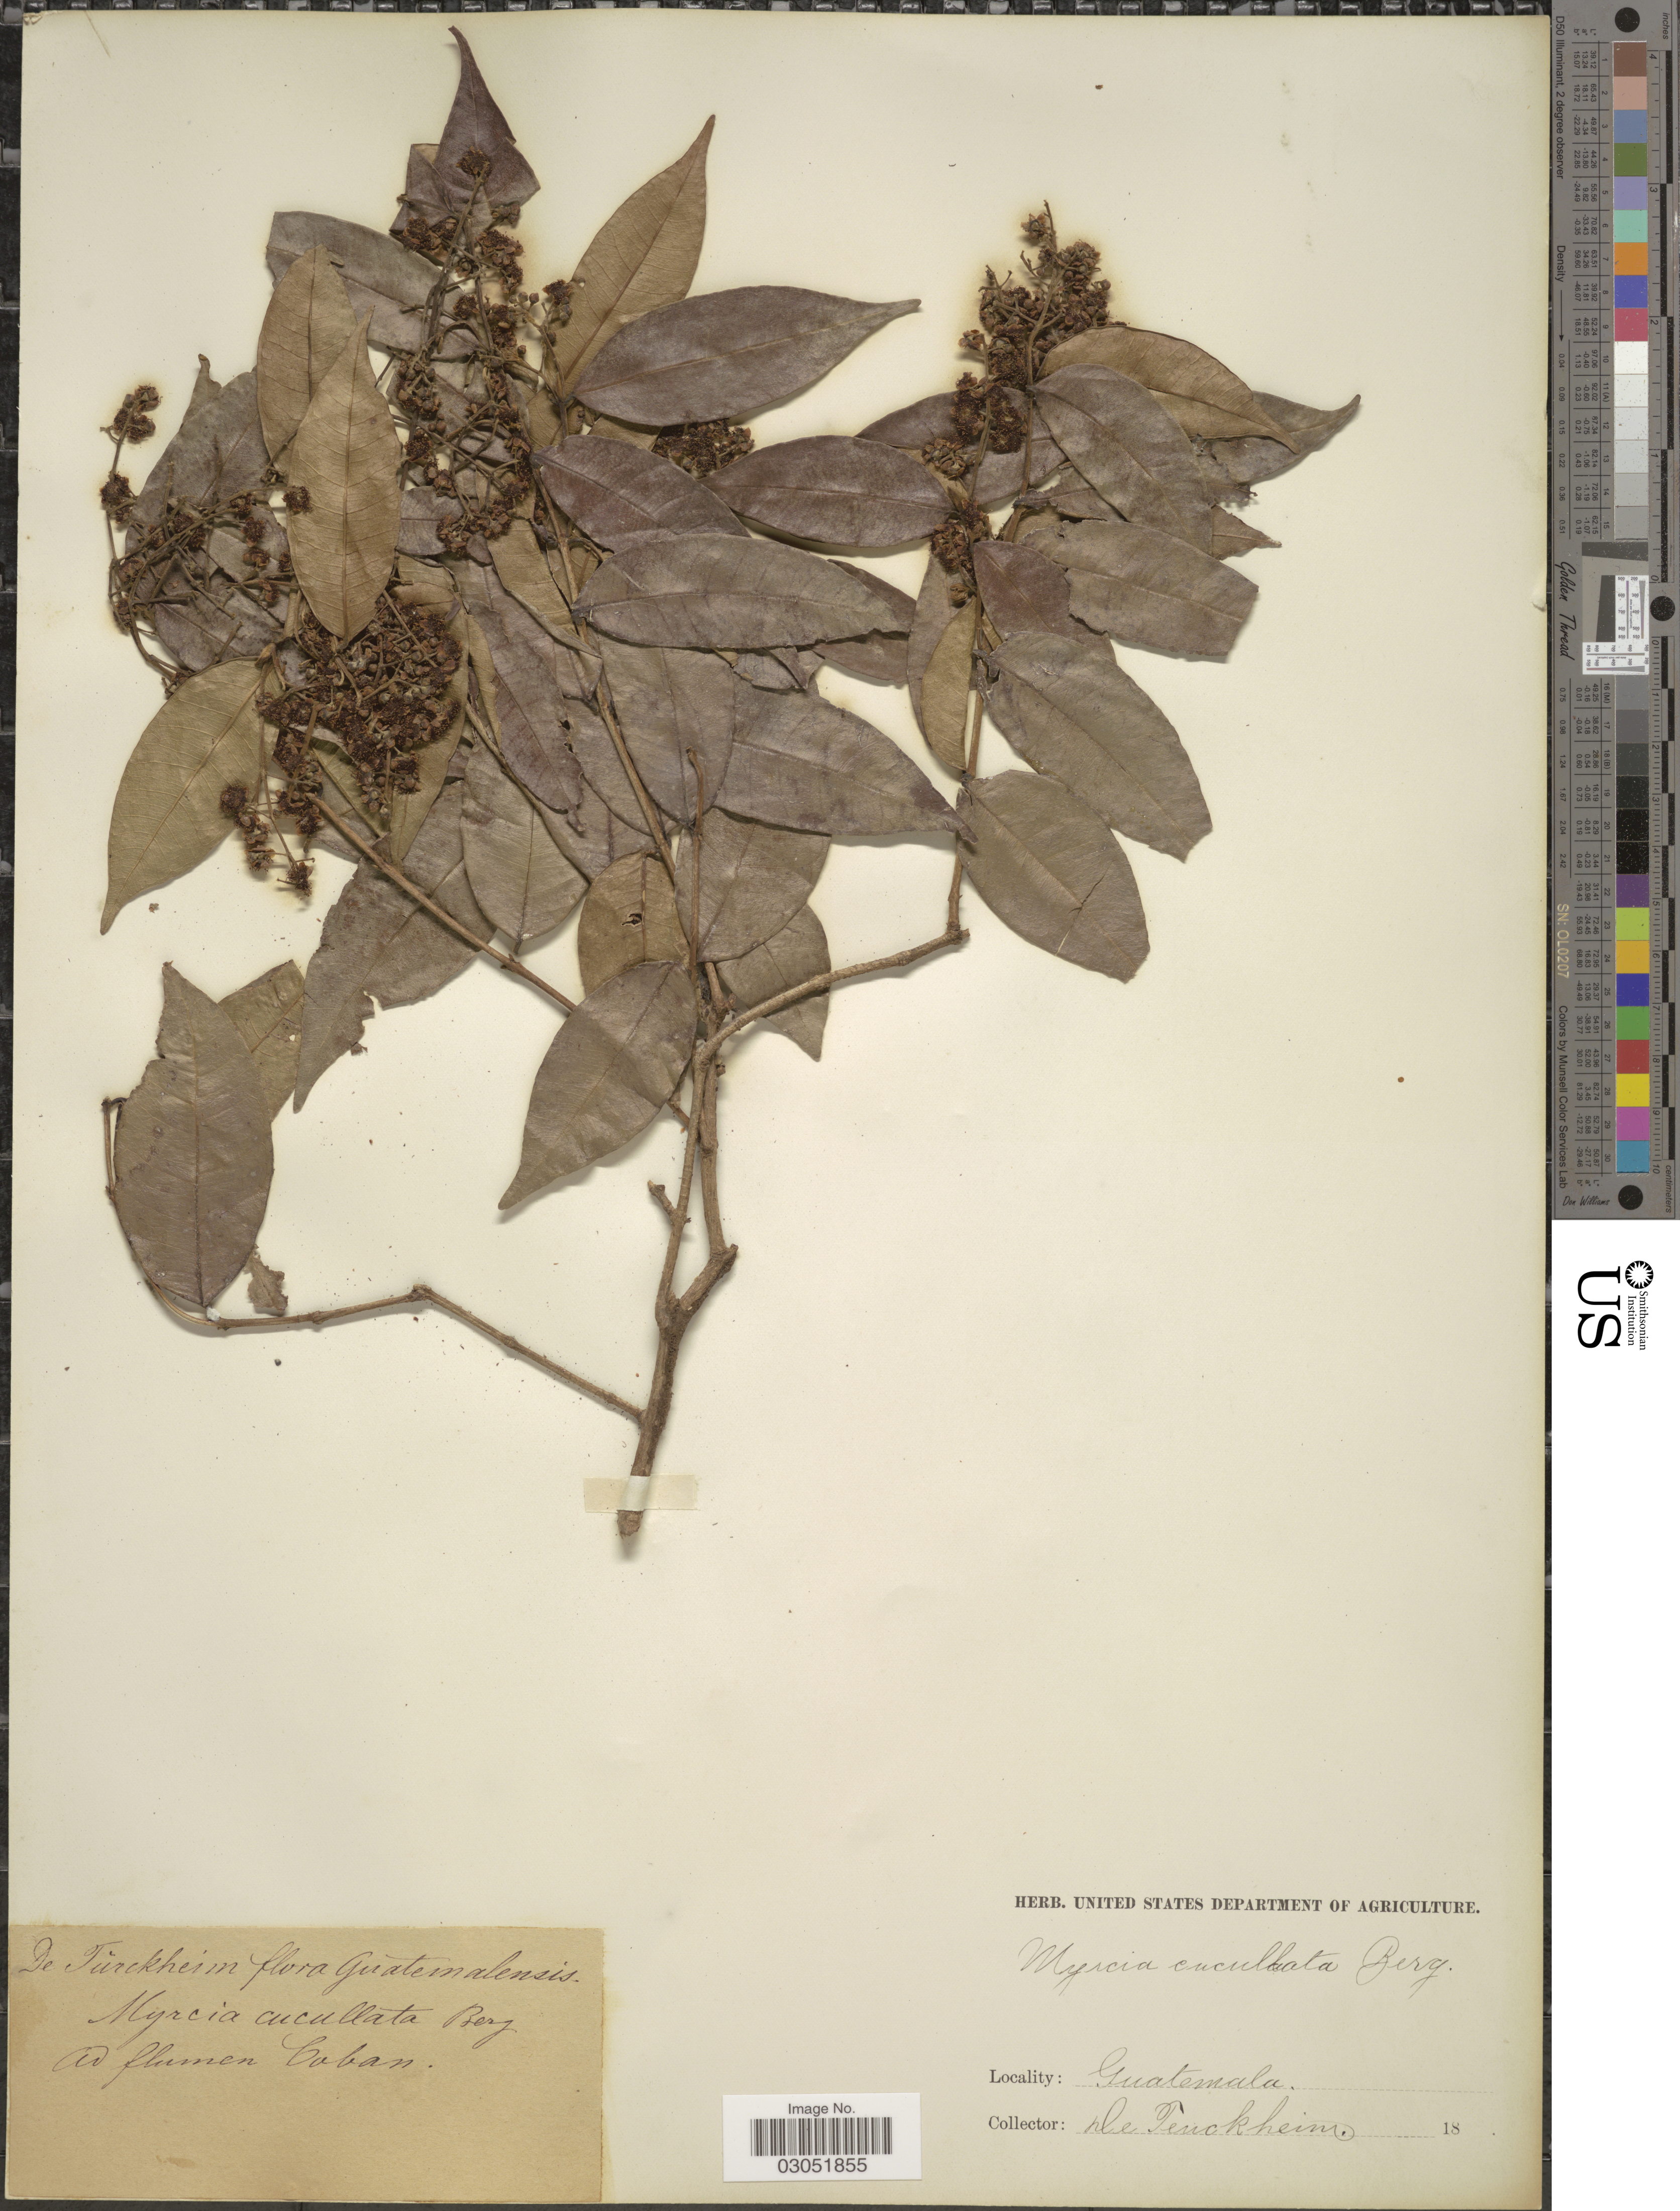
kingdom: Plantae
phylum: Tracheophyta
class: Magnoliopsida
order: Myrtales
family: Myrtaceae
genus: Myrcia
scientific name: Myrcia cucullata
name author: O. Berg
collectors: -. De Türckheim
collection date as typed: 18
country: Guatemala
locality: Ad flumen Coban.